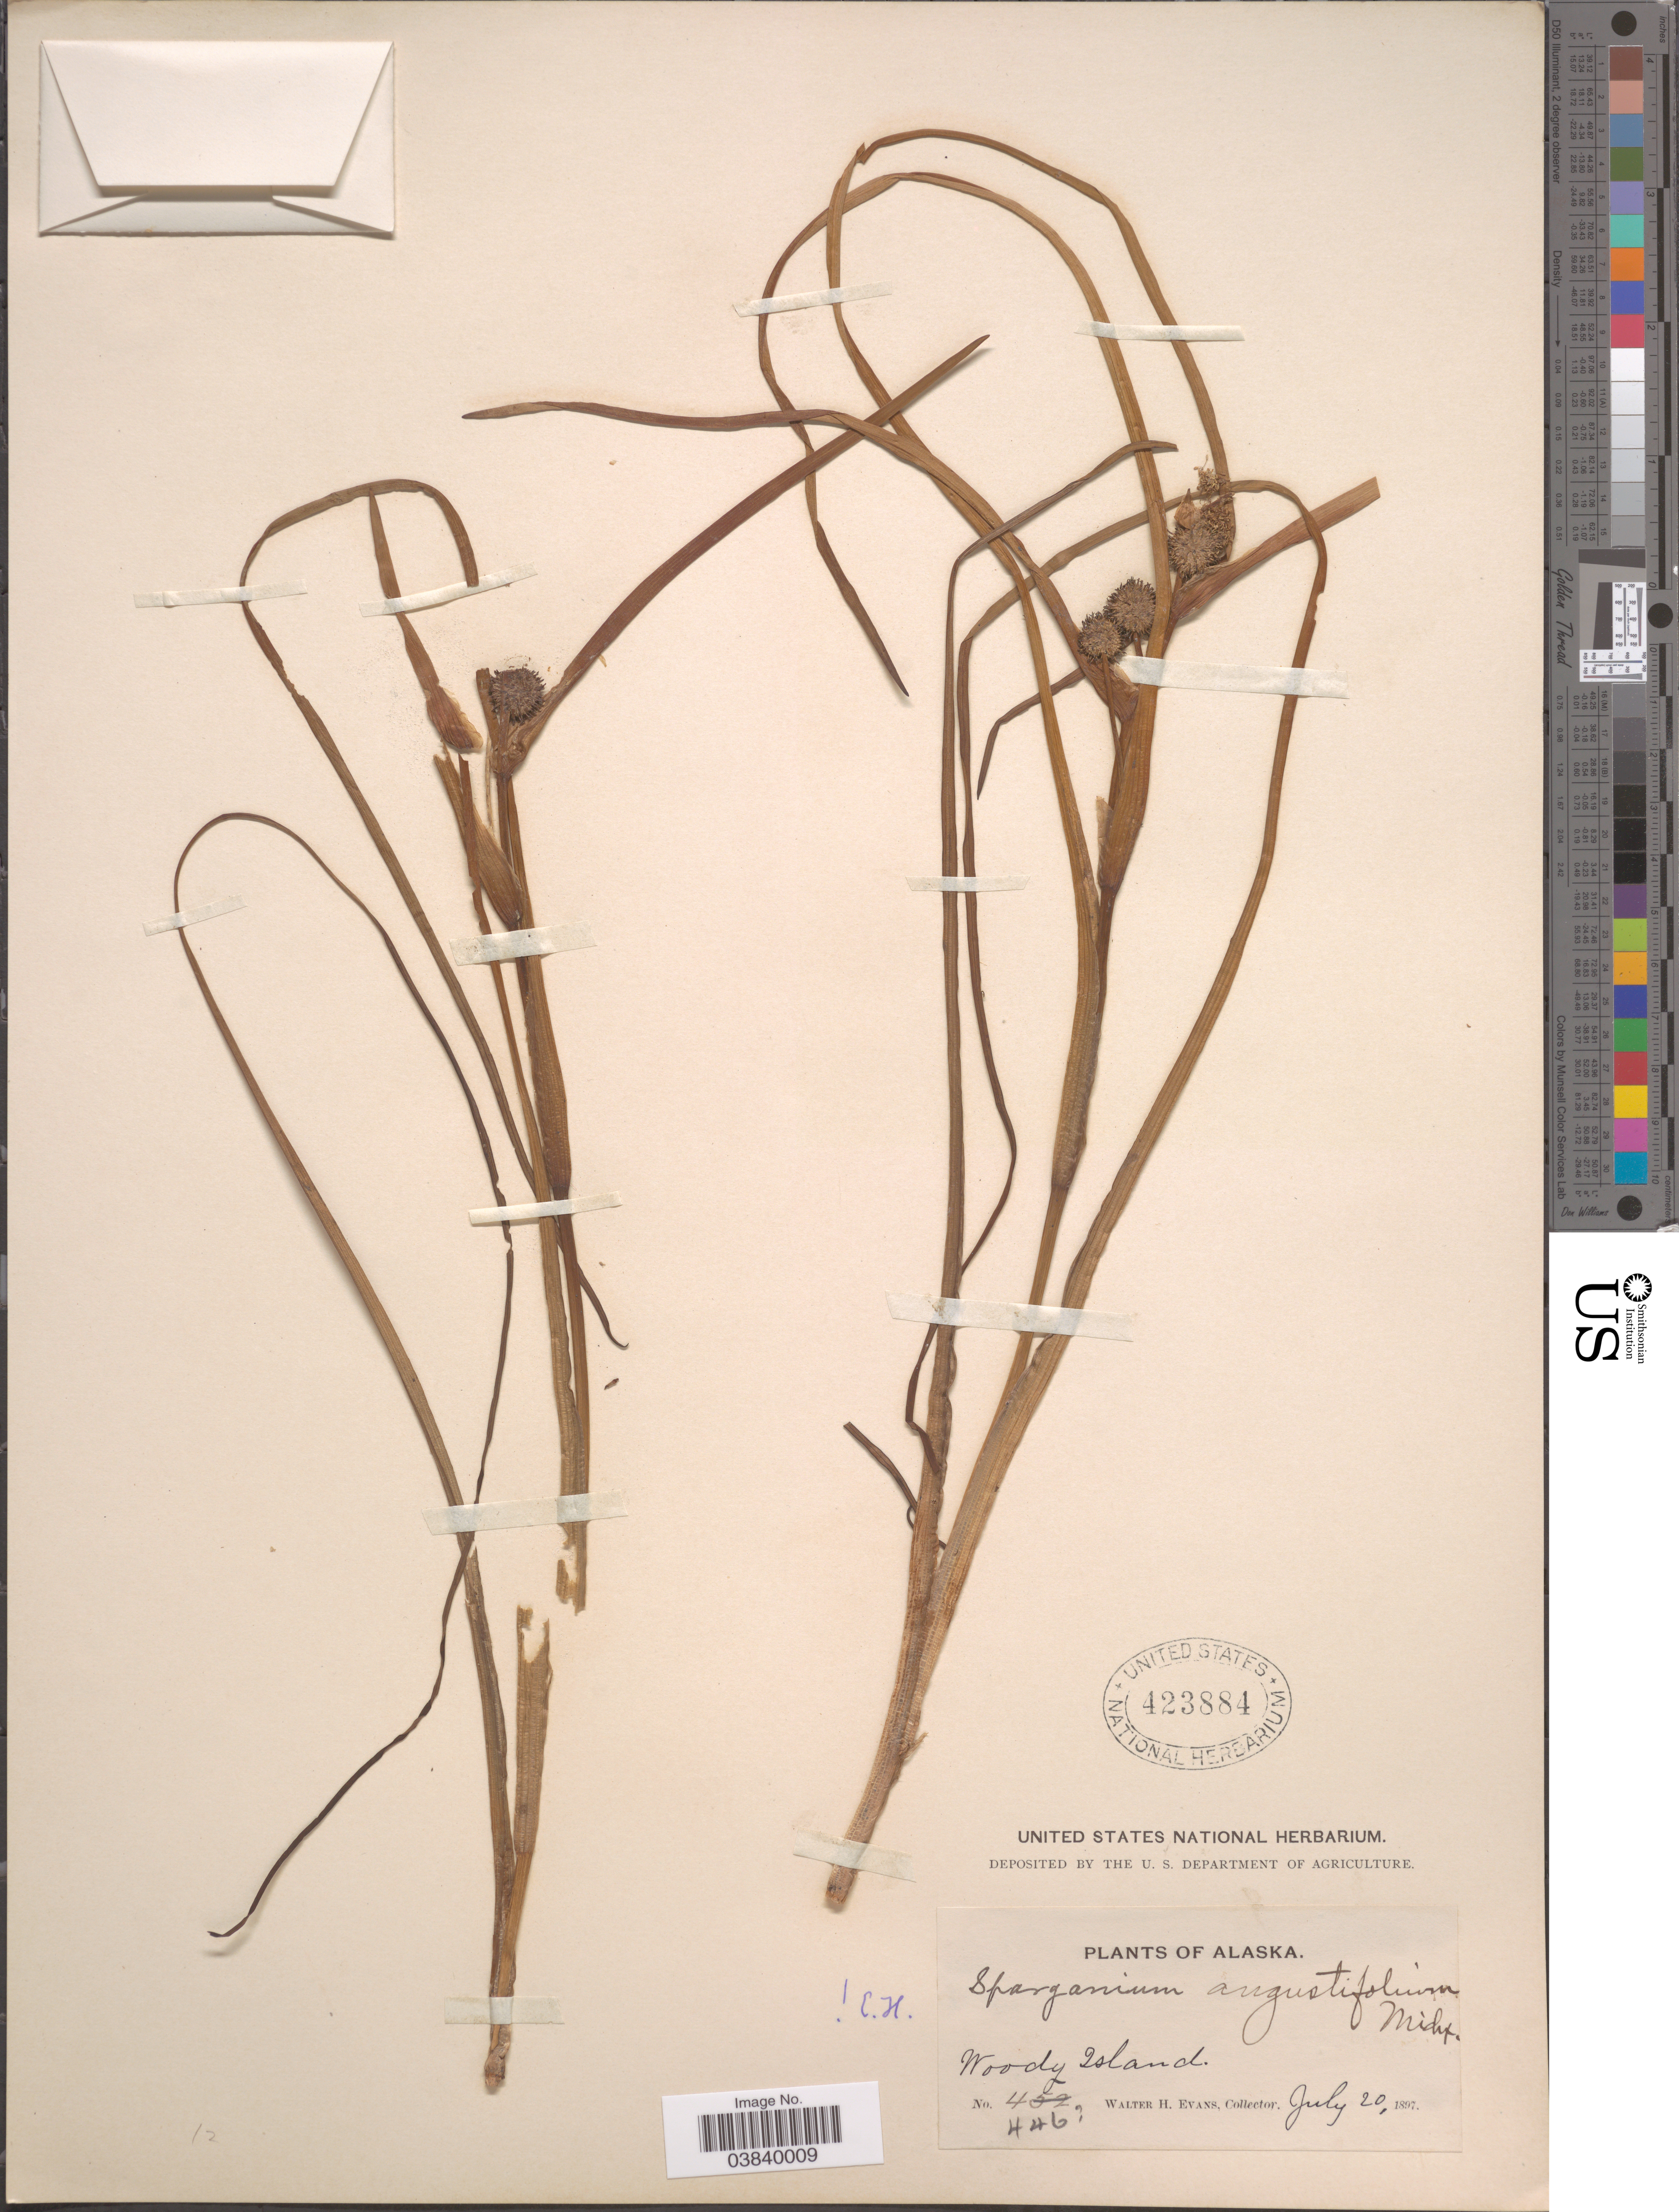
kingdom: Plantae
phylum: Tracheophyta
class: Liliopsida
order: Poales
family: Typhaceae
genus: Sparganium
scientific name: Sparganium angustifolium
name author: Michx.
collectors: W. H. Evans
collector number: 446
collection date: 1897-07-20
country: United States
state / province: Alaska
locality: Woody Island.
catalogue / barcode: US 423884